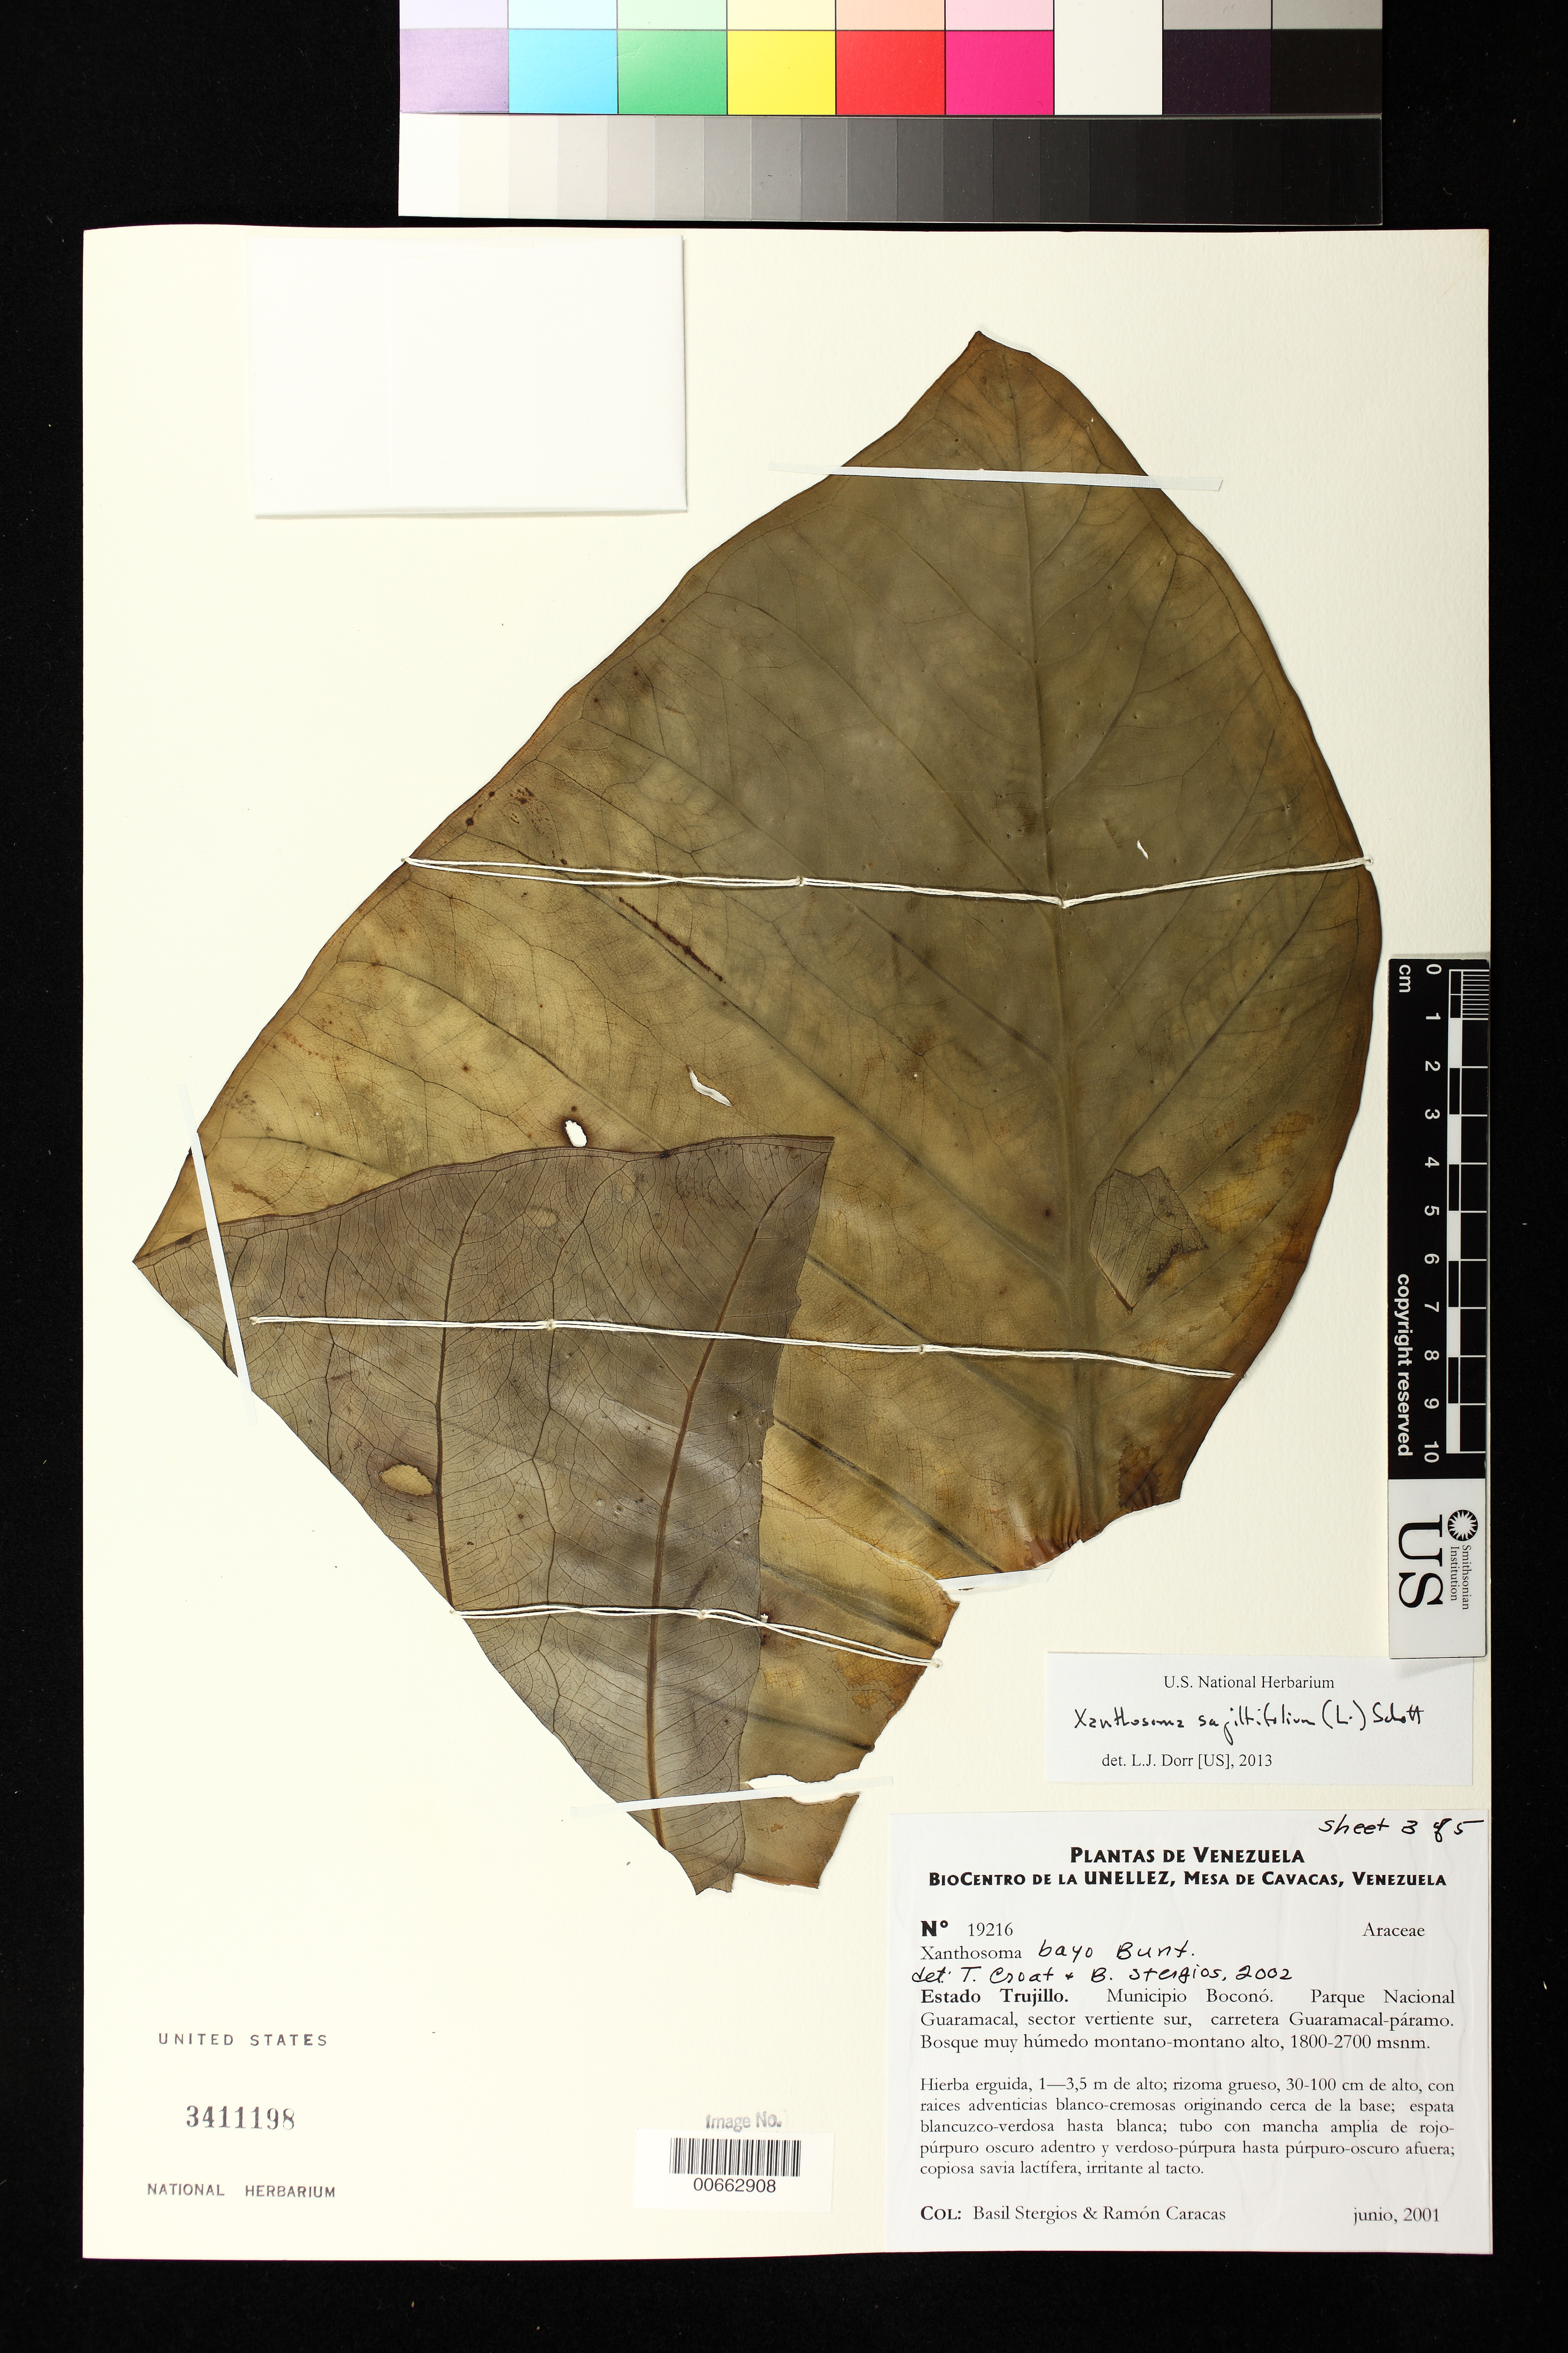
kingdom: Plantae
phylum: Tracheophyta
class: Liliopsida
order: Alismatales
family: Araceae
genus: Xanthosoma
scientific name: Xanthosoma stergiosii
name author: Croat & Delannay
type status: Isotype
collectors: B. G. Stergios & R. Caracas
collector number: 19216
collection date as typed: Jun 2001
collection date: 2001-06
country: Venezuela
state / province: Trujillo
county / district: Boconó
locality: Parque Nacional Guaramacal, sector vertiente sur, carretera Guaramacal-páramo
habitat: Bosque muy húmedo montano-montano alto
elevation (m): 1800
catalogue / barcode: US 3411198